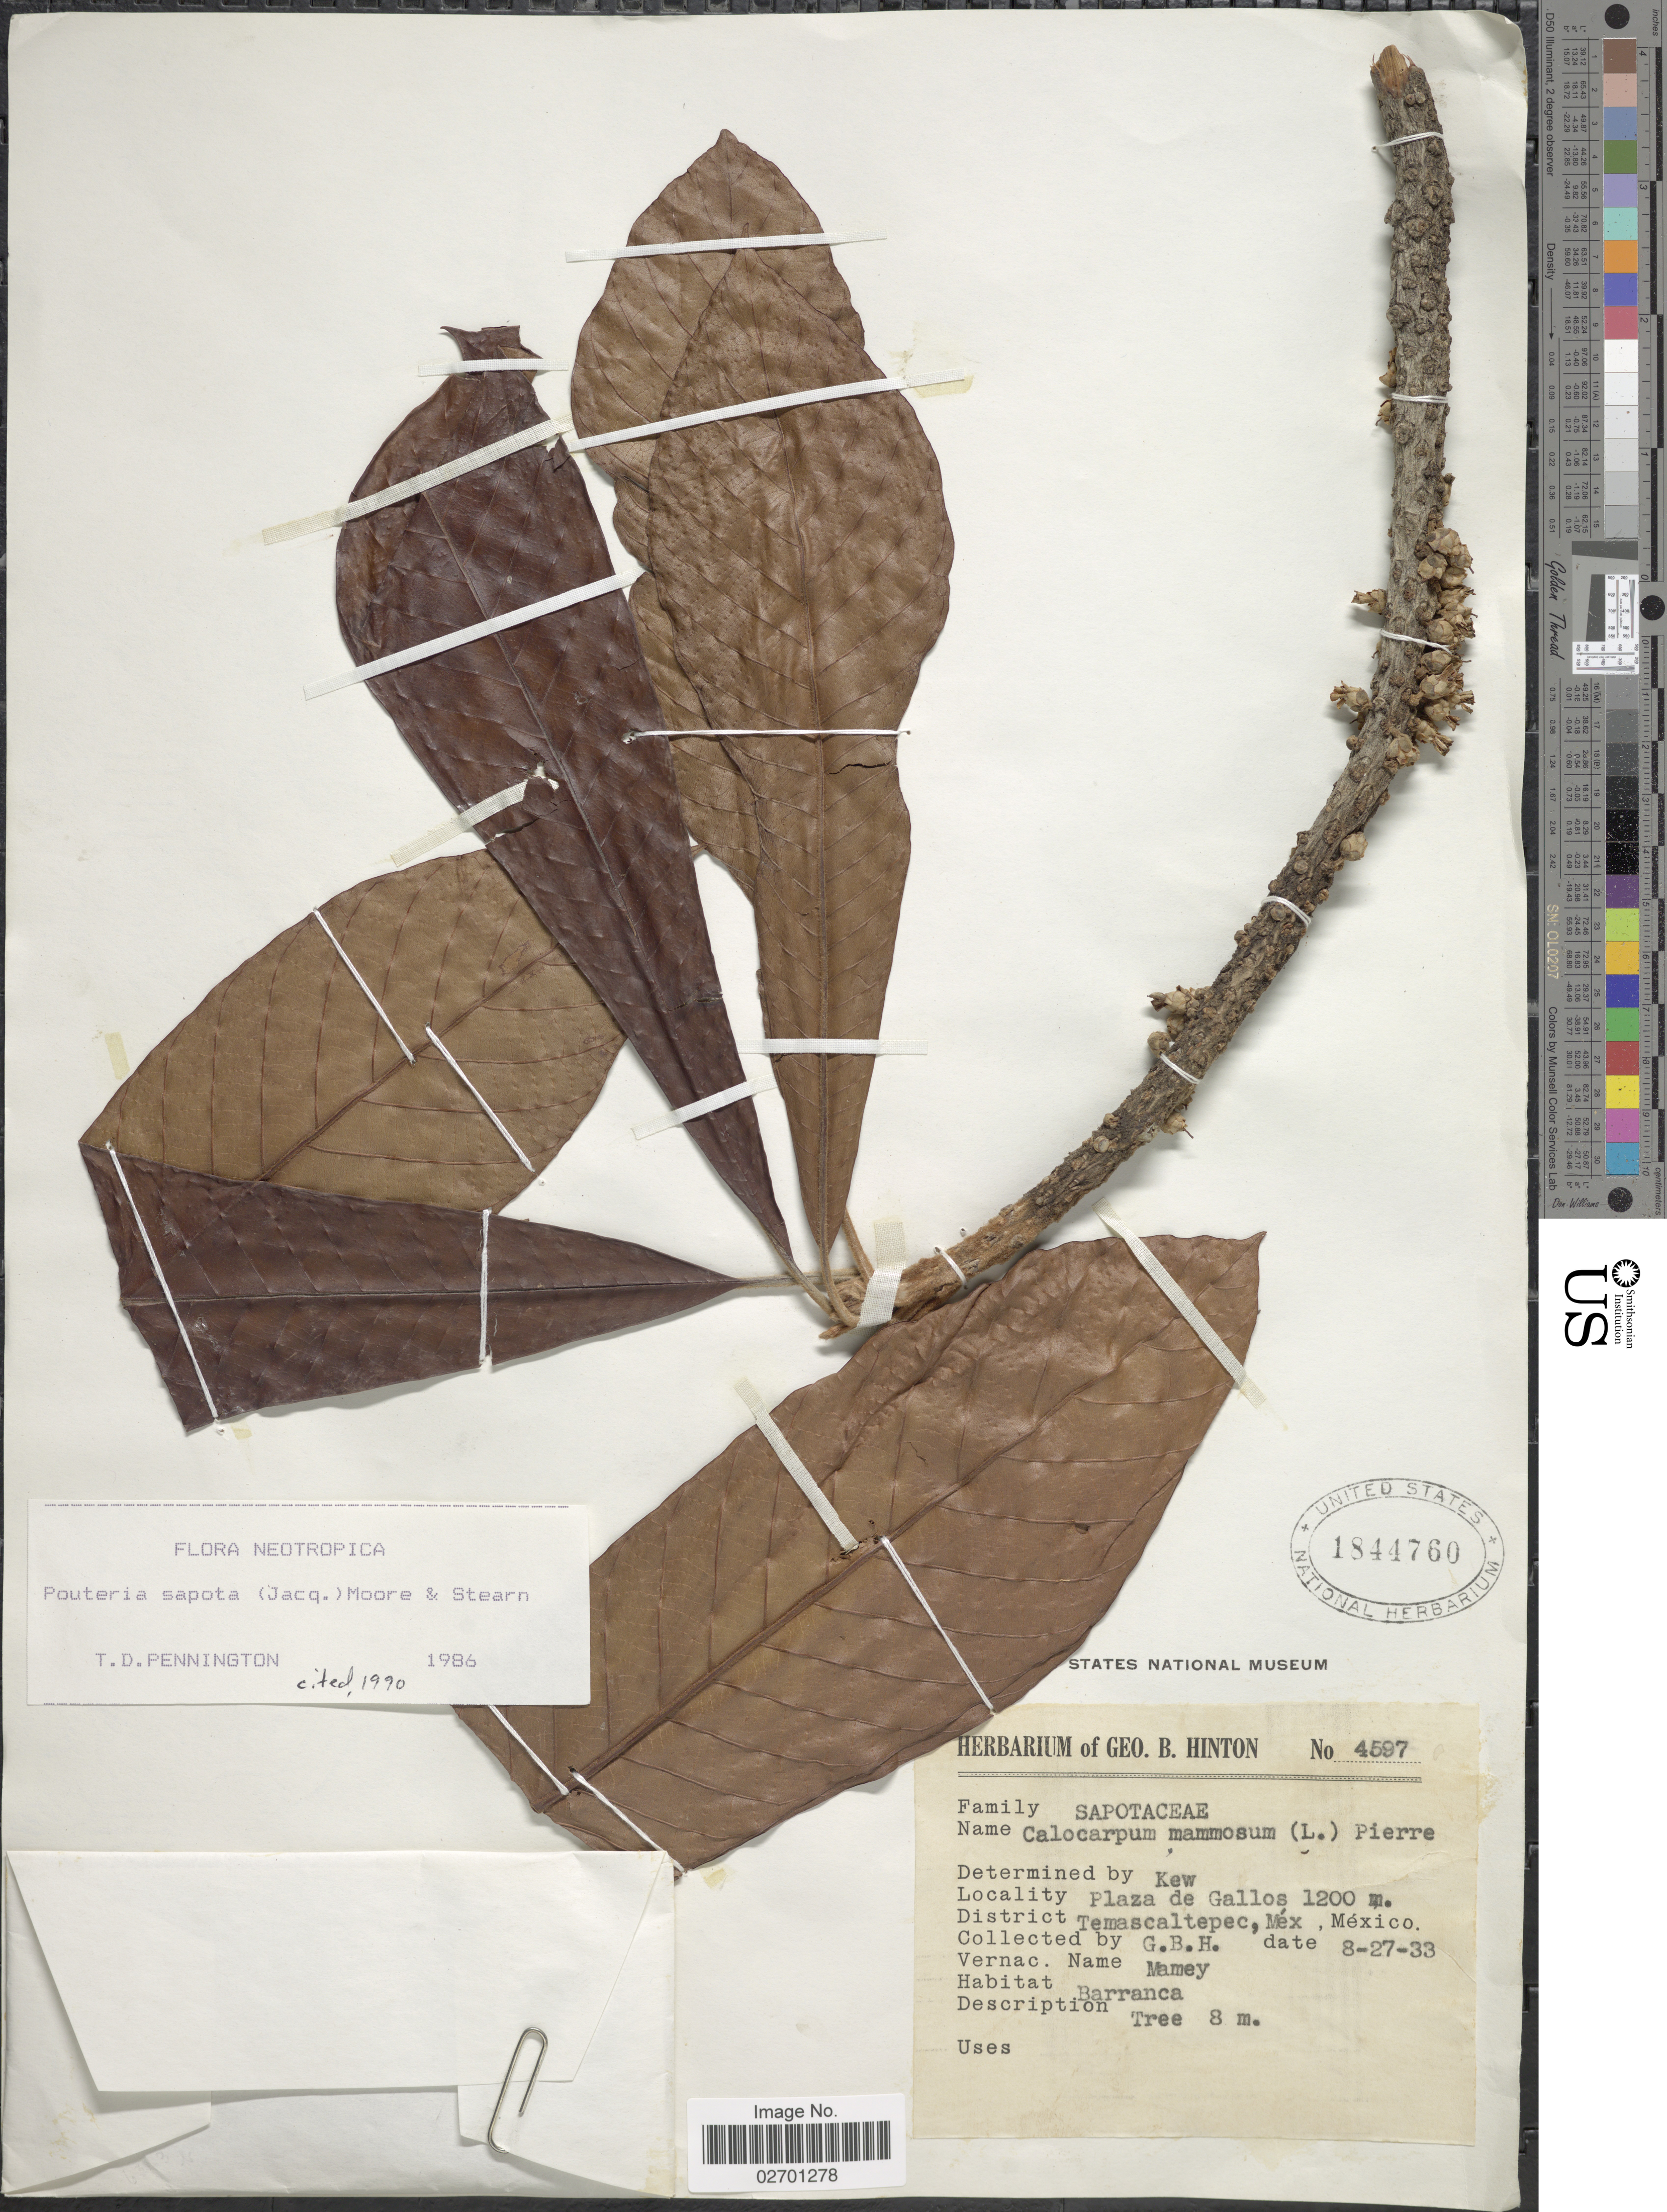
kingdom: Plantae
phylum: Tracheophyta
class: Magnoliopsida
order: Ericales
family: Sapotaceae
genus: Pouteria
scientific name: Pouteria sapota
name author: (Jacq.) H.E. Moore & Stearn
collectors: G. B. Hinton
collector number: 4597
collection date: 1933-08-27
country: Mexico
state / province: México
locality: Plaza de Gallos, District Temascaltepec, barranca.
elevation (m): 1200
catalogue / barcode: US 1844760